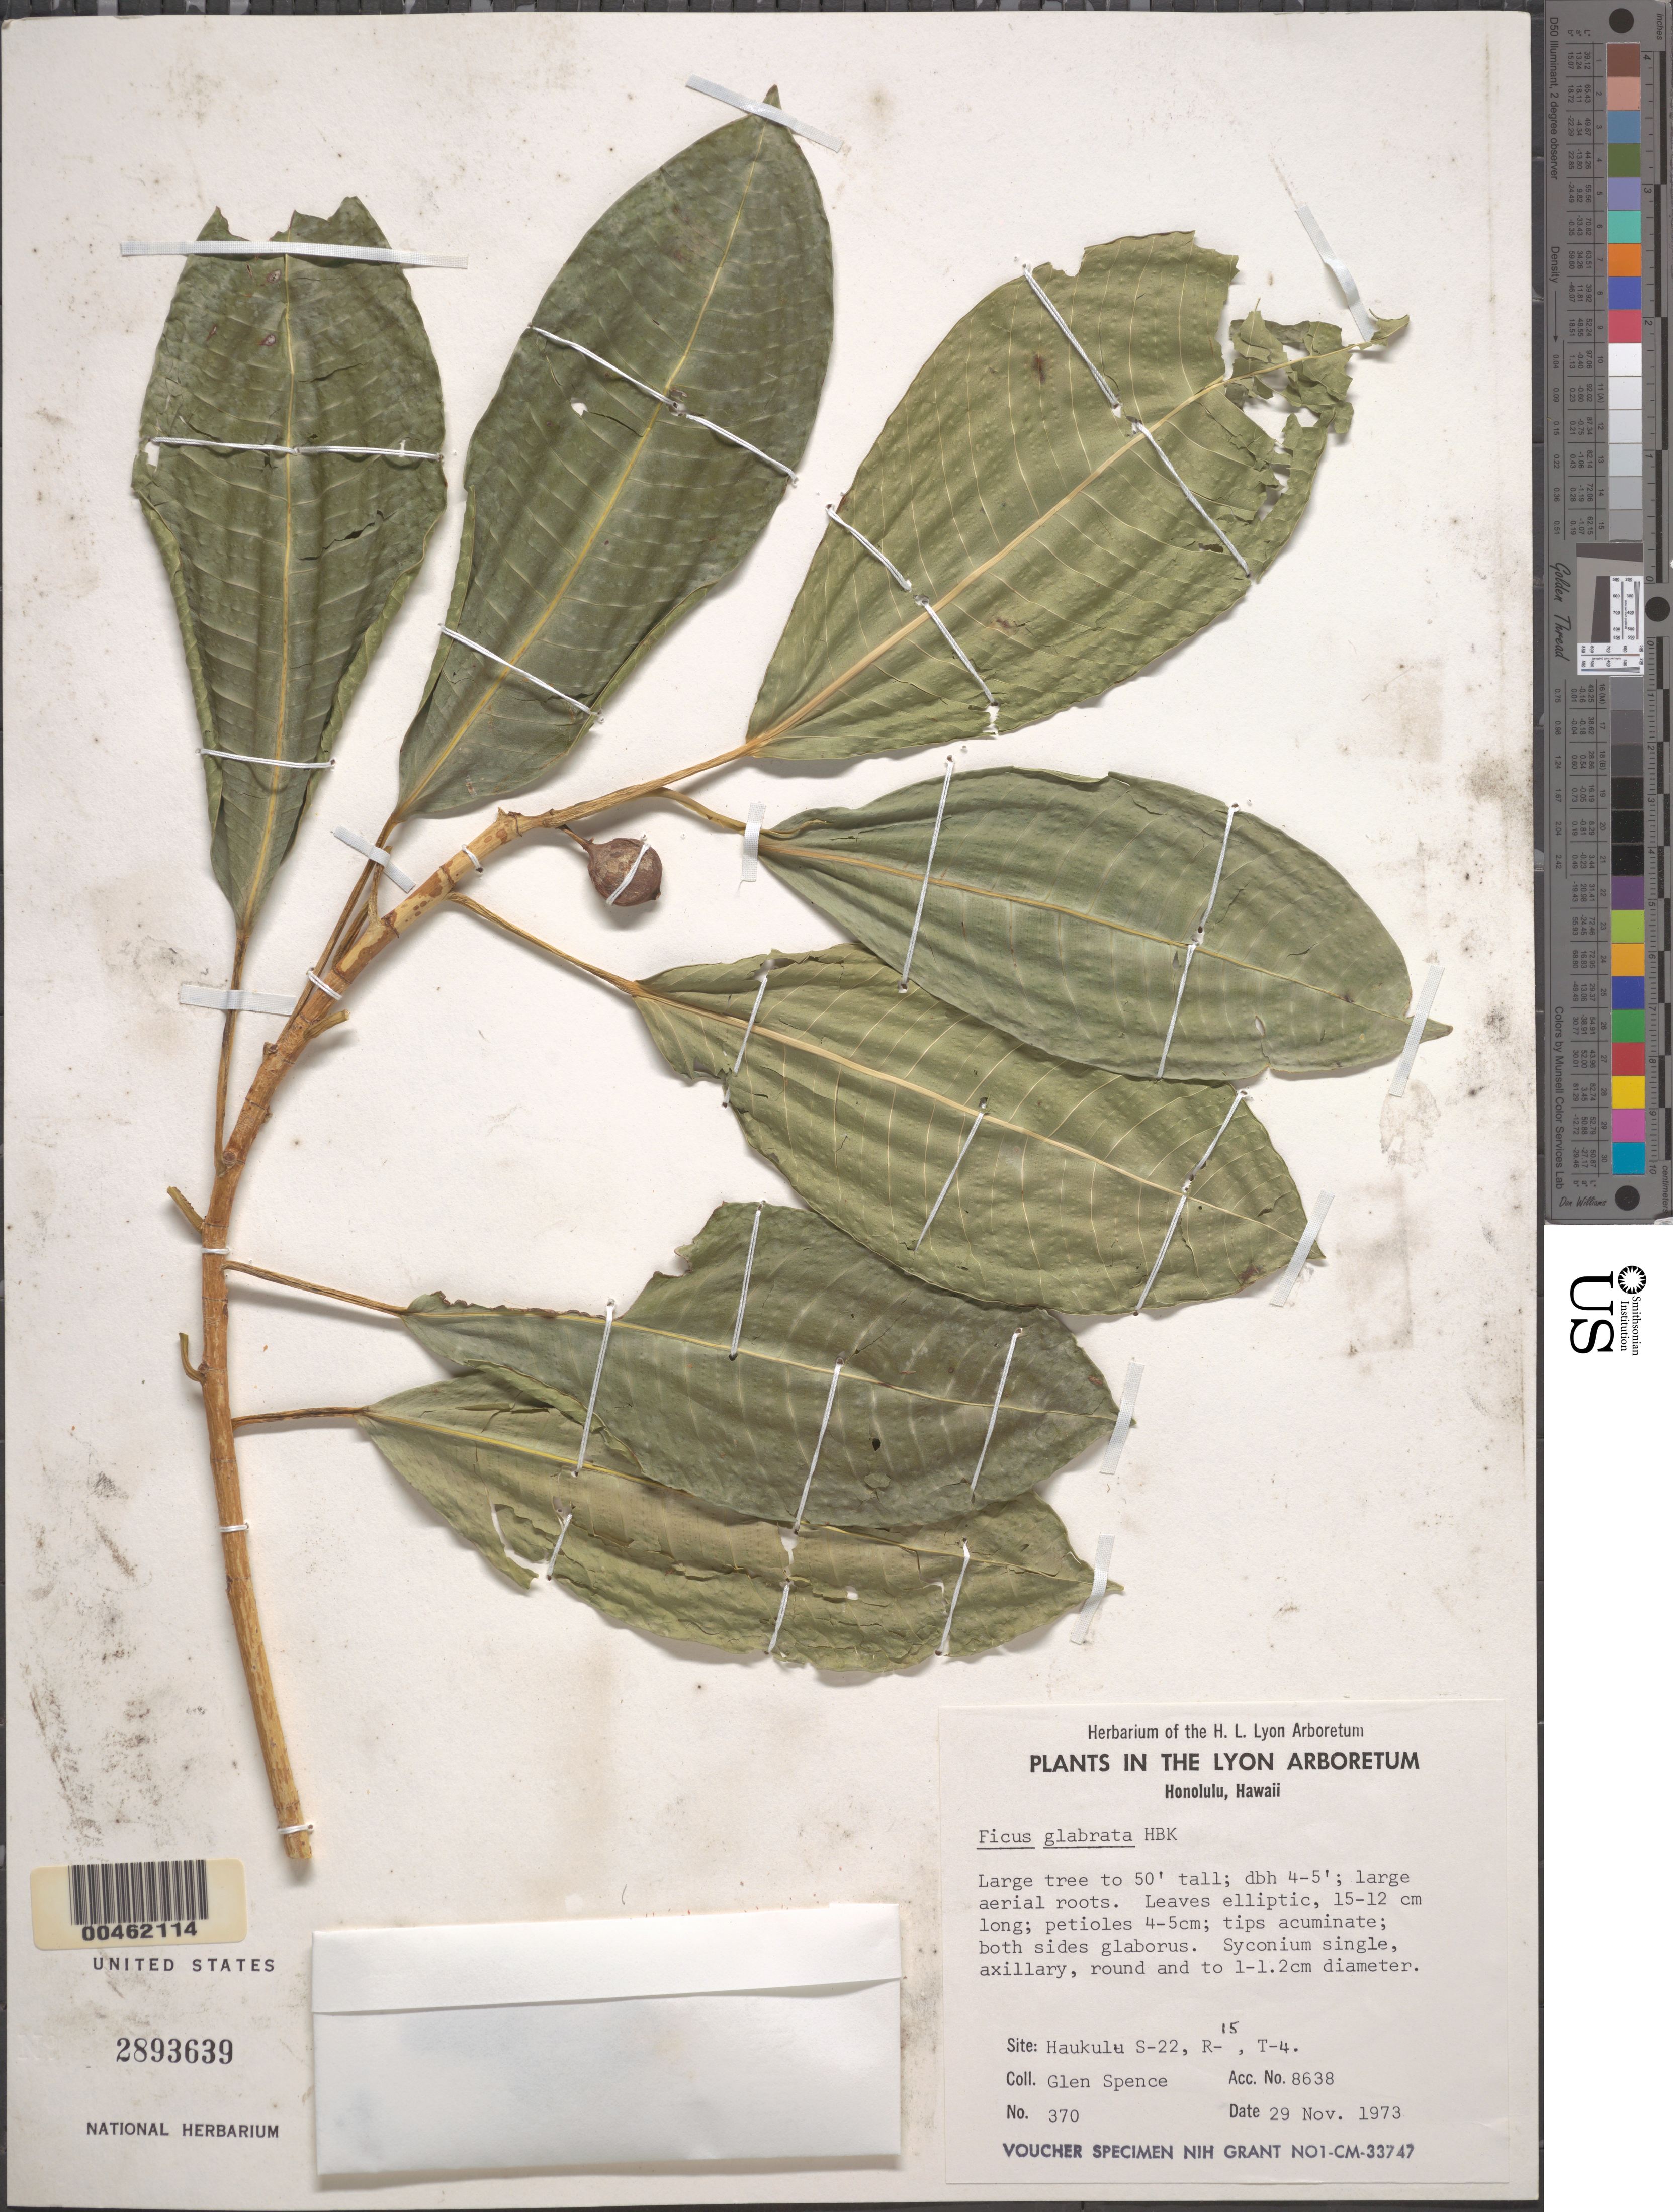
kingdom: Plantae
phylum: Tracheophyta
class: Magnoliopsida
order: Rosales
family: Moraceae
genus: Ficus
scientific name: Ficus glabrata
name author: Kunth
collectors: G. Spence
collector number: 370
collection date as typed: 29 Nov 1973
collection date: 1973-11-29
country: United States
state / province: Hawaii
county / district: Hawaii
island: Hawaii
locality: Haukulu S-22, R-15, T-4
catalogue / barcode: US 2893639